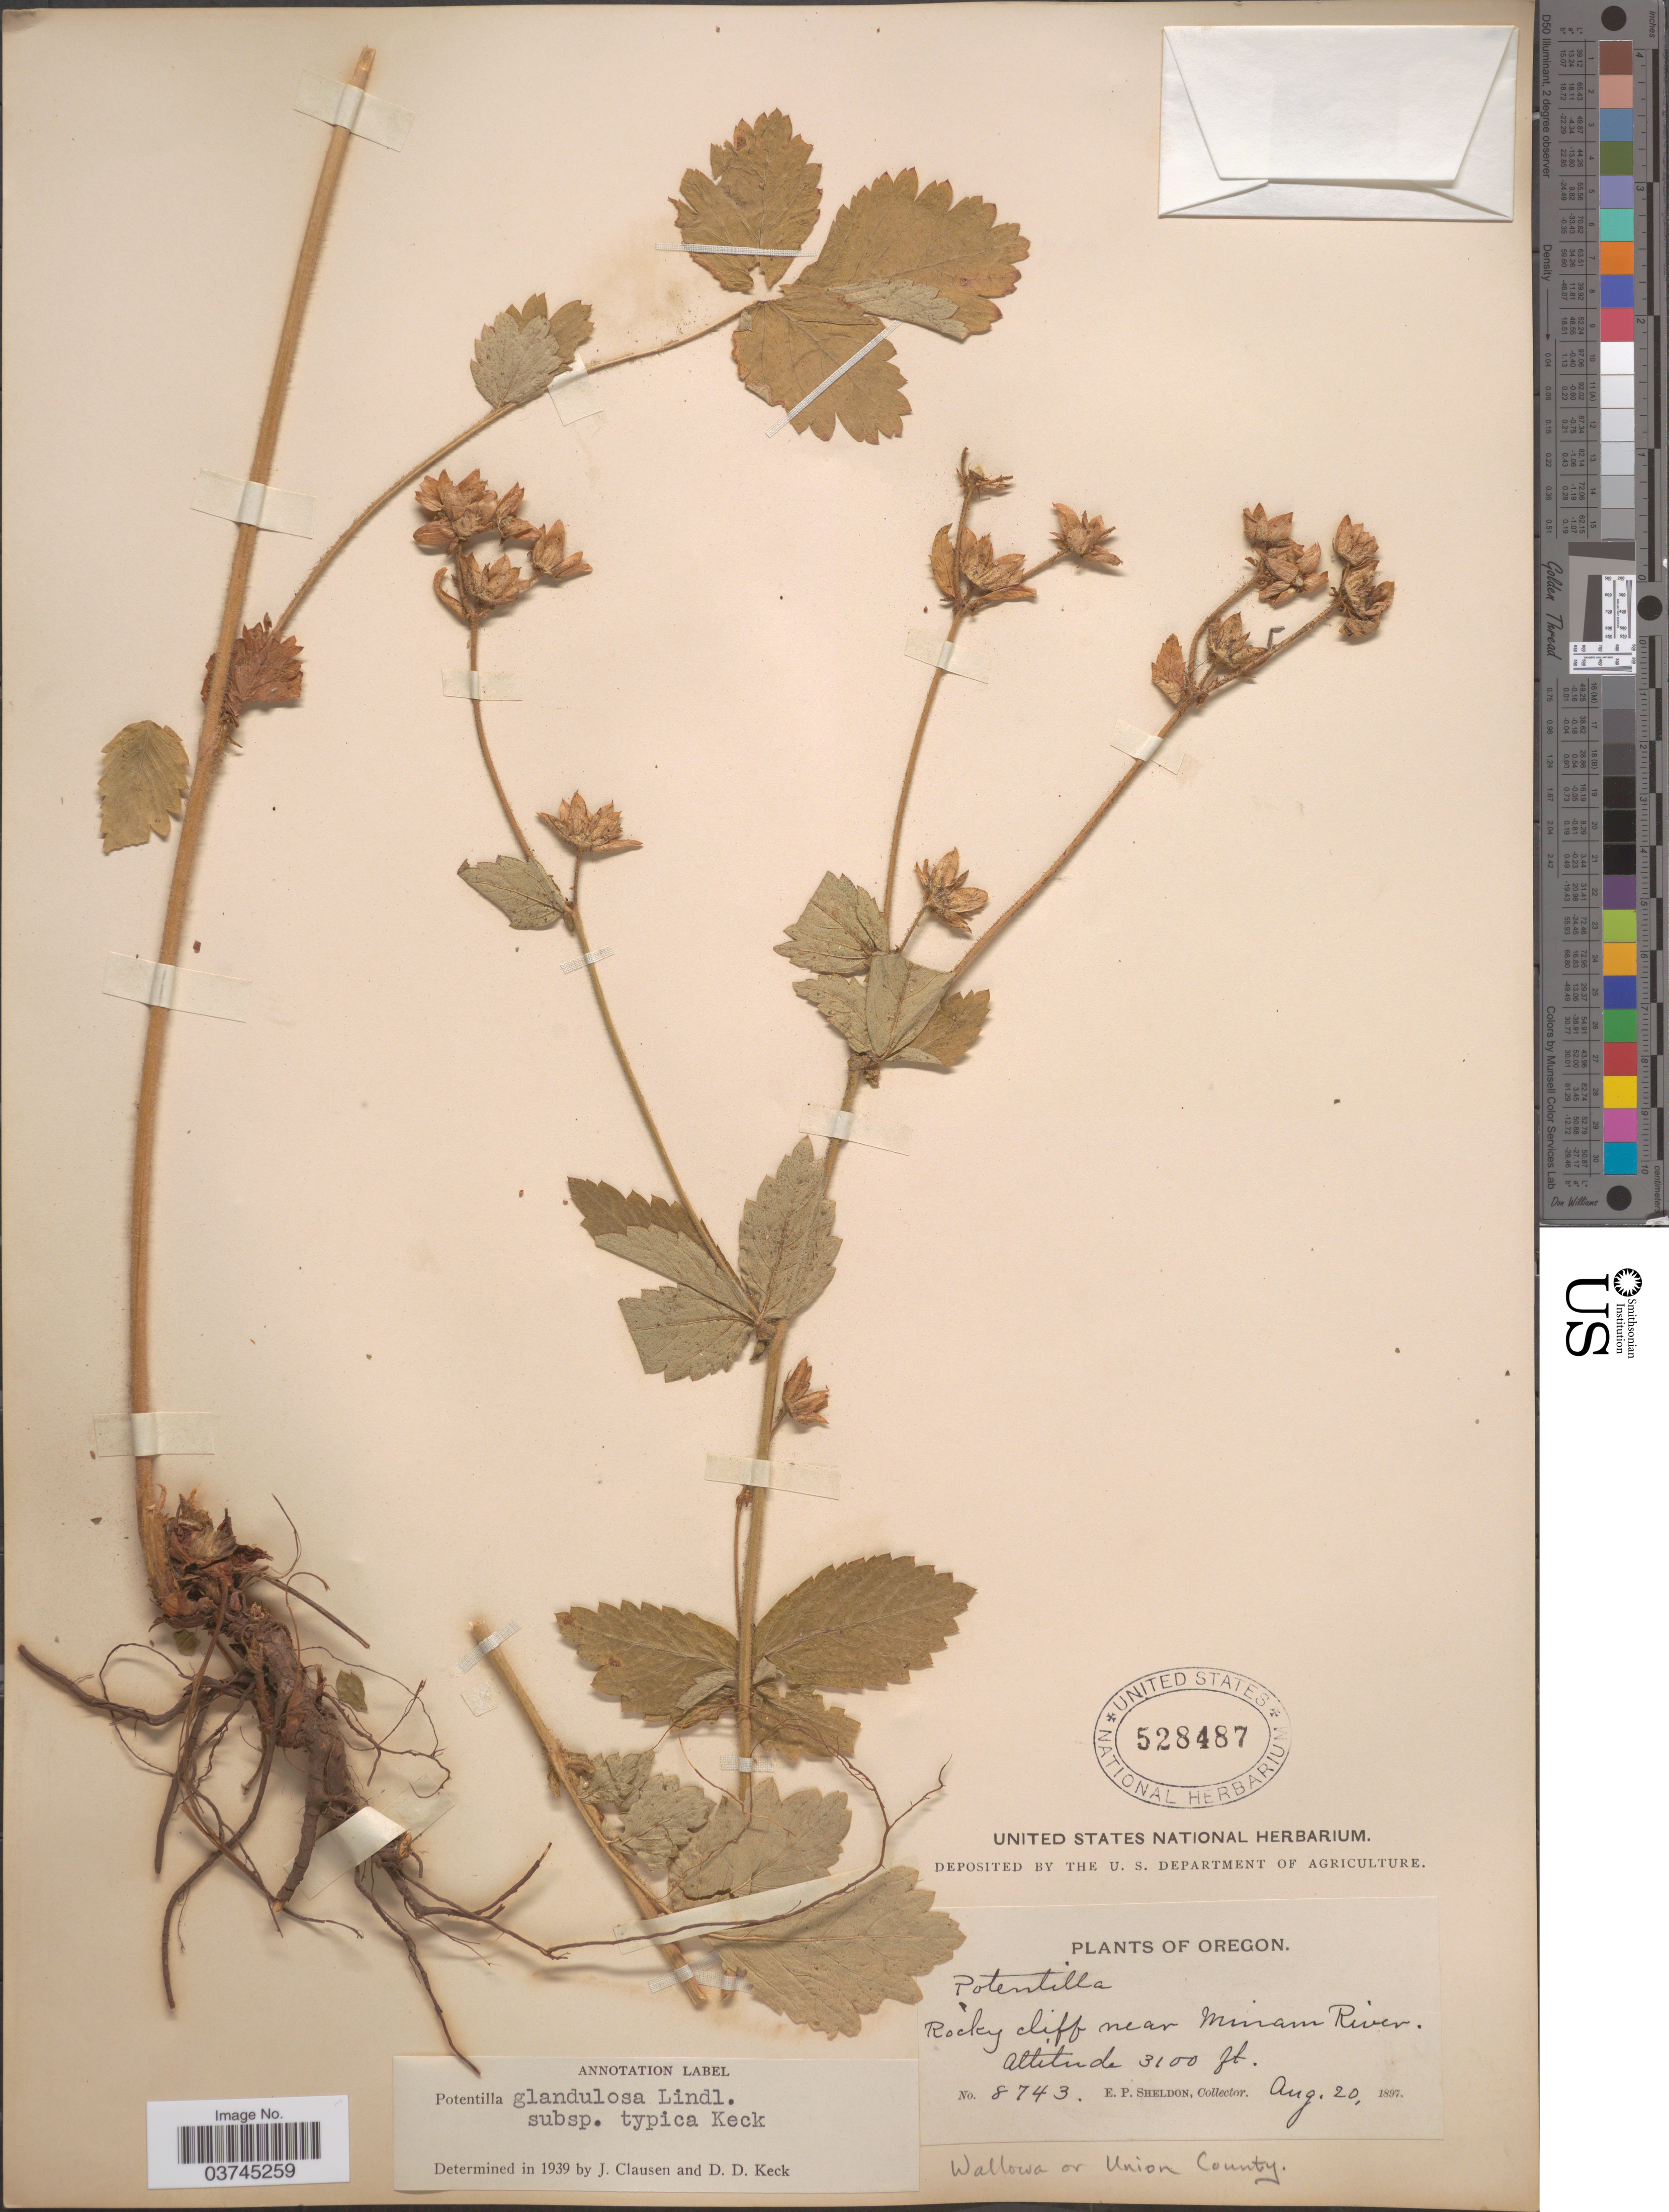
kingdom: Plantae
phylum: Tracheophyta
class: Magnoliopsida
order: Rosales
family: Rosaceae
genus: Drymocallis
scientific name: Drymocallis glandulosa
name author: (Lindl.) Rydb.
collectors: E. P. Sheldon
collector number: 8743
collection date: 1897-08-20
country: United States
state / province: Oregon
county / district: Wallowa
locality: Rocky cliff near Minam River. Wallowa or Union County.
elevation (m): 945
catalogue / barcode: US 528487